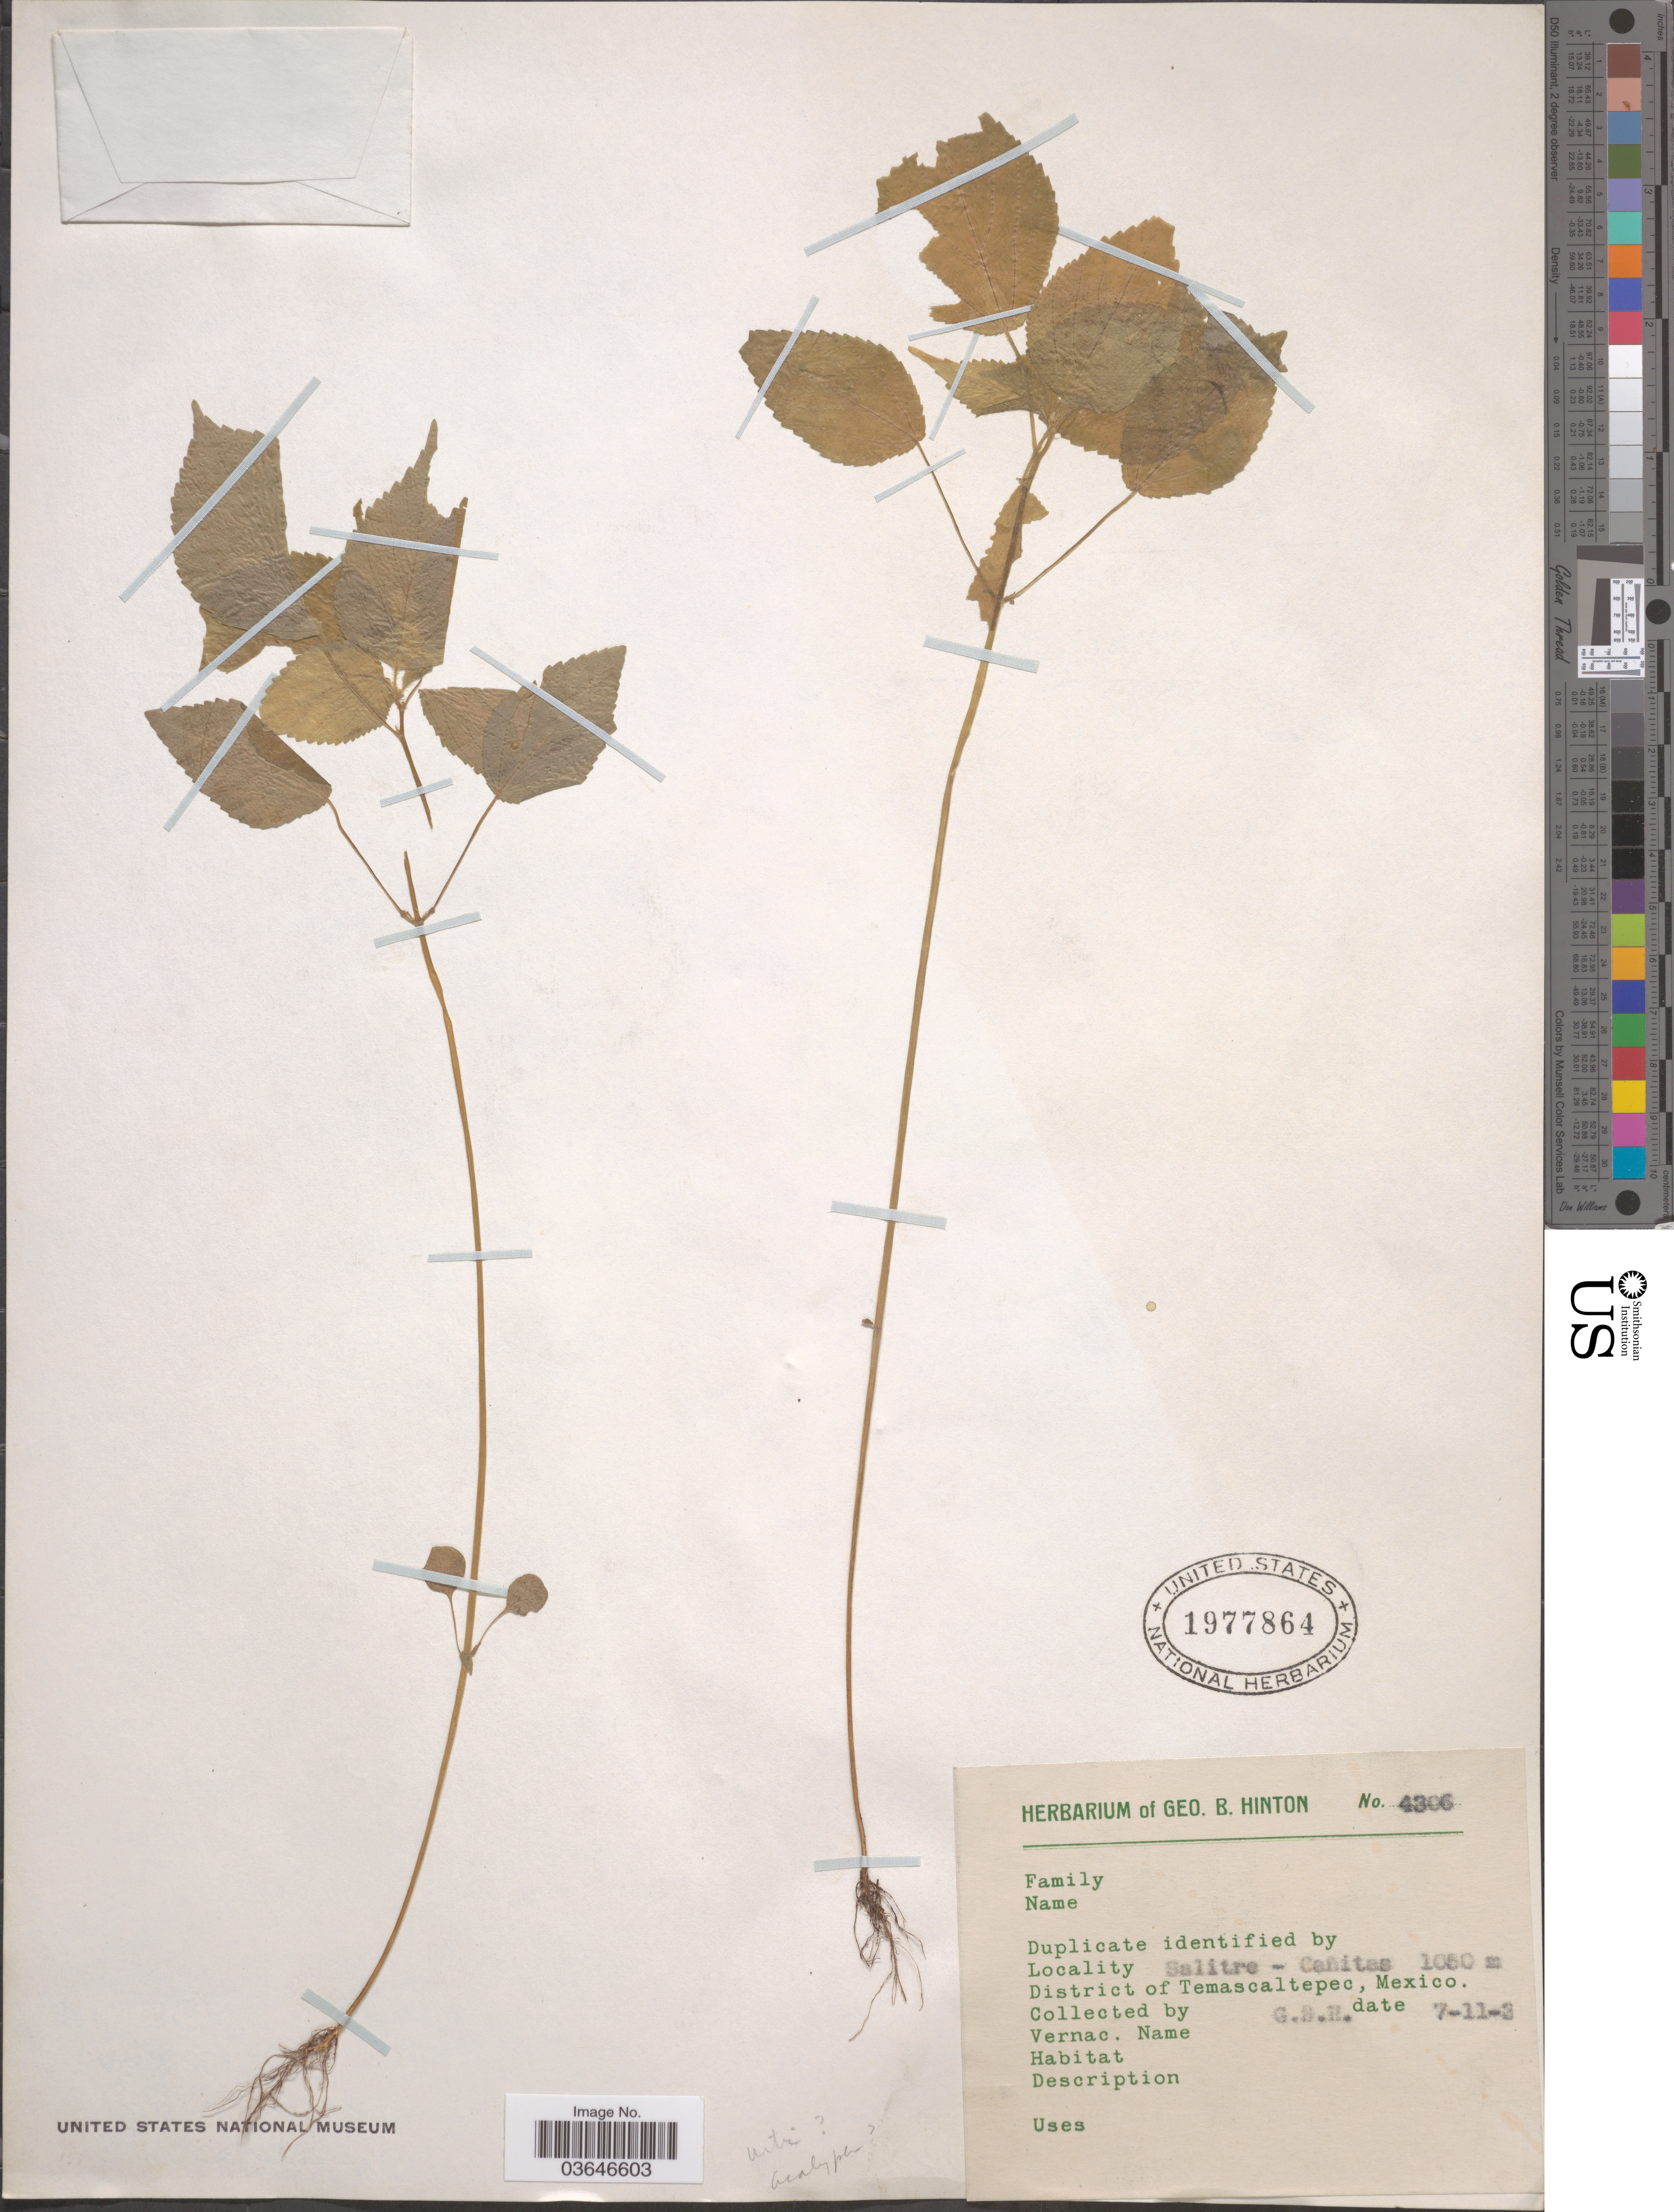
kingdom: Plantae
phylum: Tracheophyta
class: Magnoliopsida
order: Rosales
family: Urticaceae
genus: Parietaria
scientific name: Parietaria sp.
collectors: G. B. Hinton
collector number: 4306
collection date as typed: Transcribed d/m/y: 7/11/3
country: Mexico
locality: Salitre - Cañitas. District of Temascaltepec.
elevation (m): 1050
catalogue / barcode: US 1977864